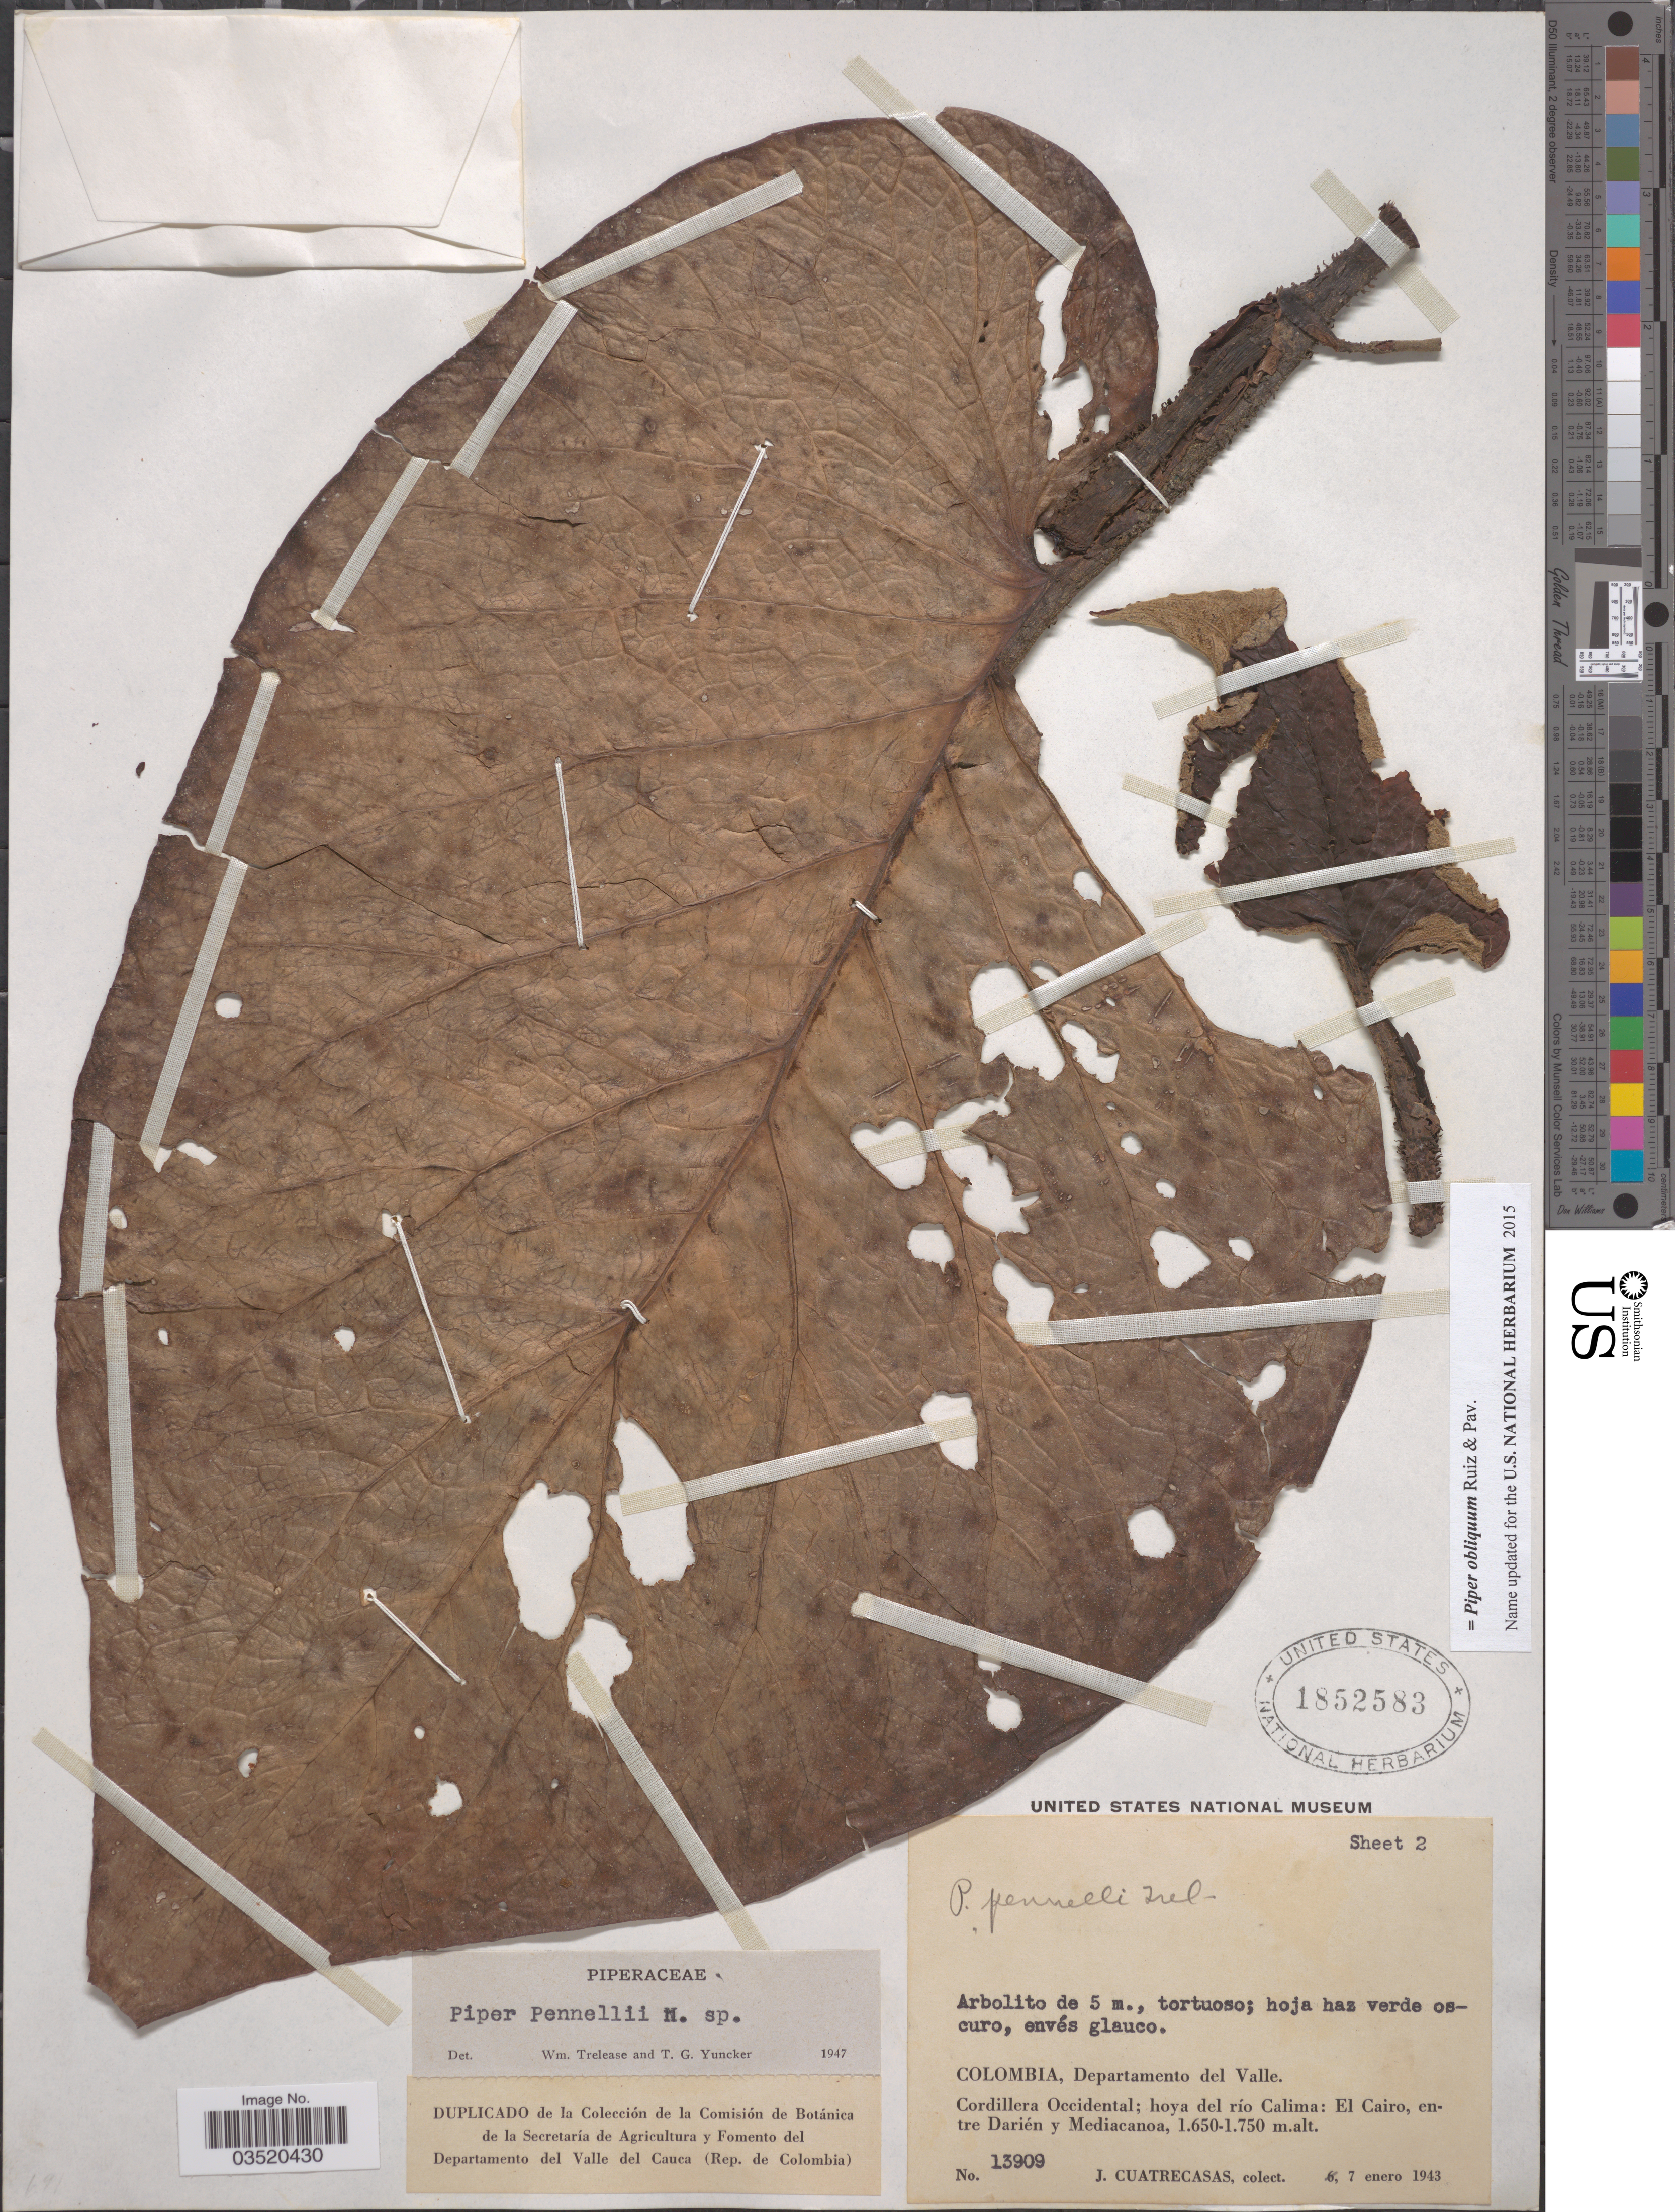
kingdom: Plantae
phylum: Tracheophyta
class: Magnoliopsida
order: Piperales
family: Piperaceae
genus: Piper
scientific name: Piper obliquum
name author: Ruiz & Pav.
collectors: J. Cuatrecasas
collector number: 13909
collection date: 1943-01-07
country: Colombia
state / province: Valle del Cauca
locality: Departamento del Valle. Cordillera Occidental; hoya del río Calima: El Cairo, entre Darién y Mediacanoa.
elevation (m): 1650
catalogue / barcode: US 1852583